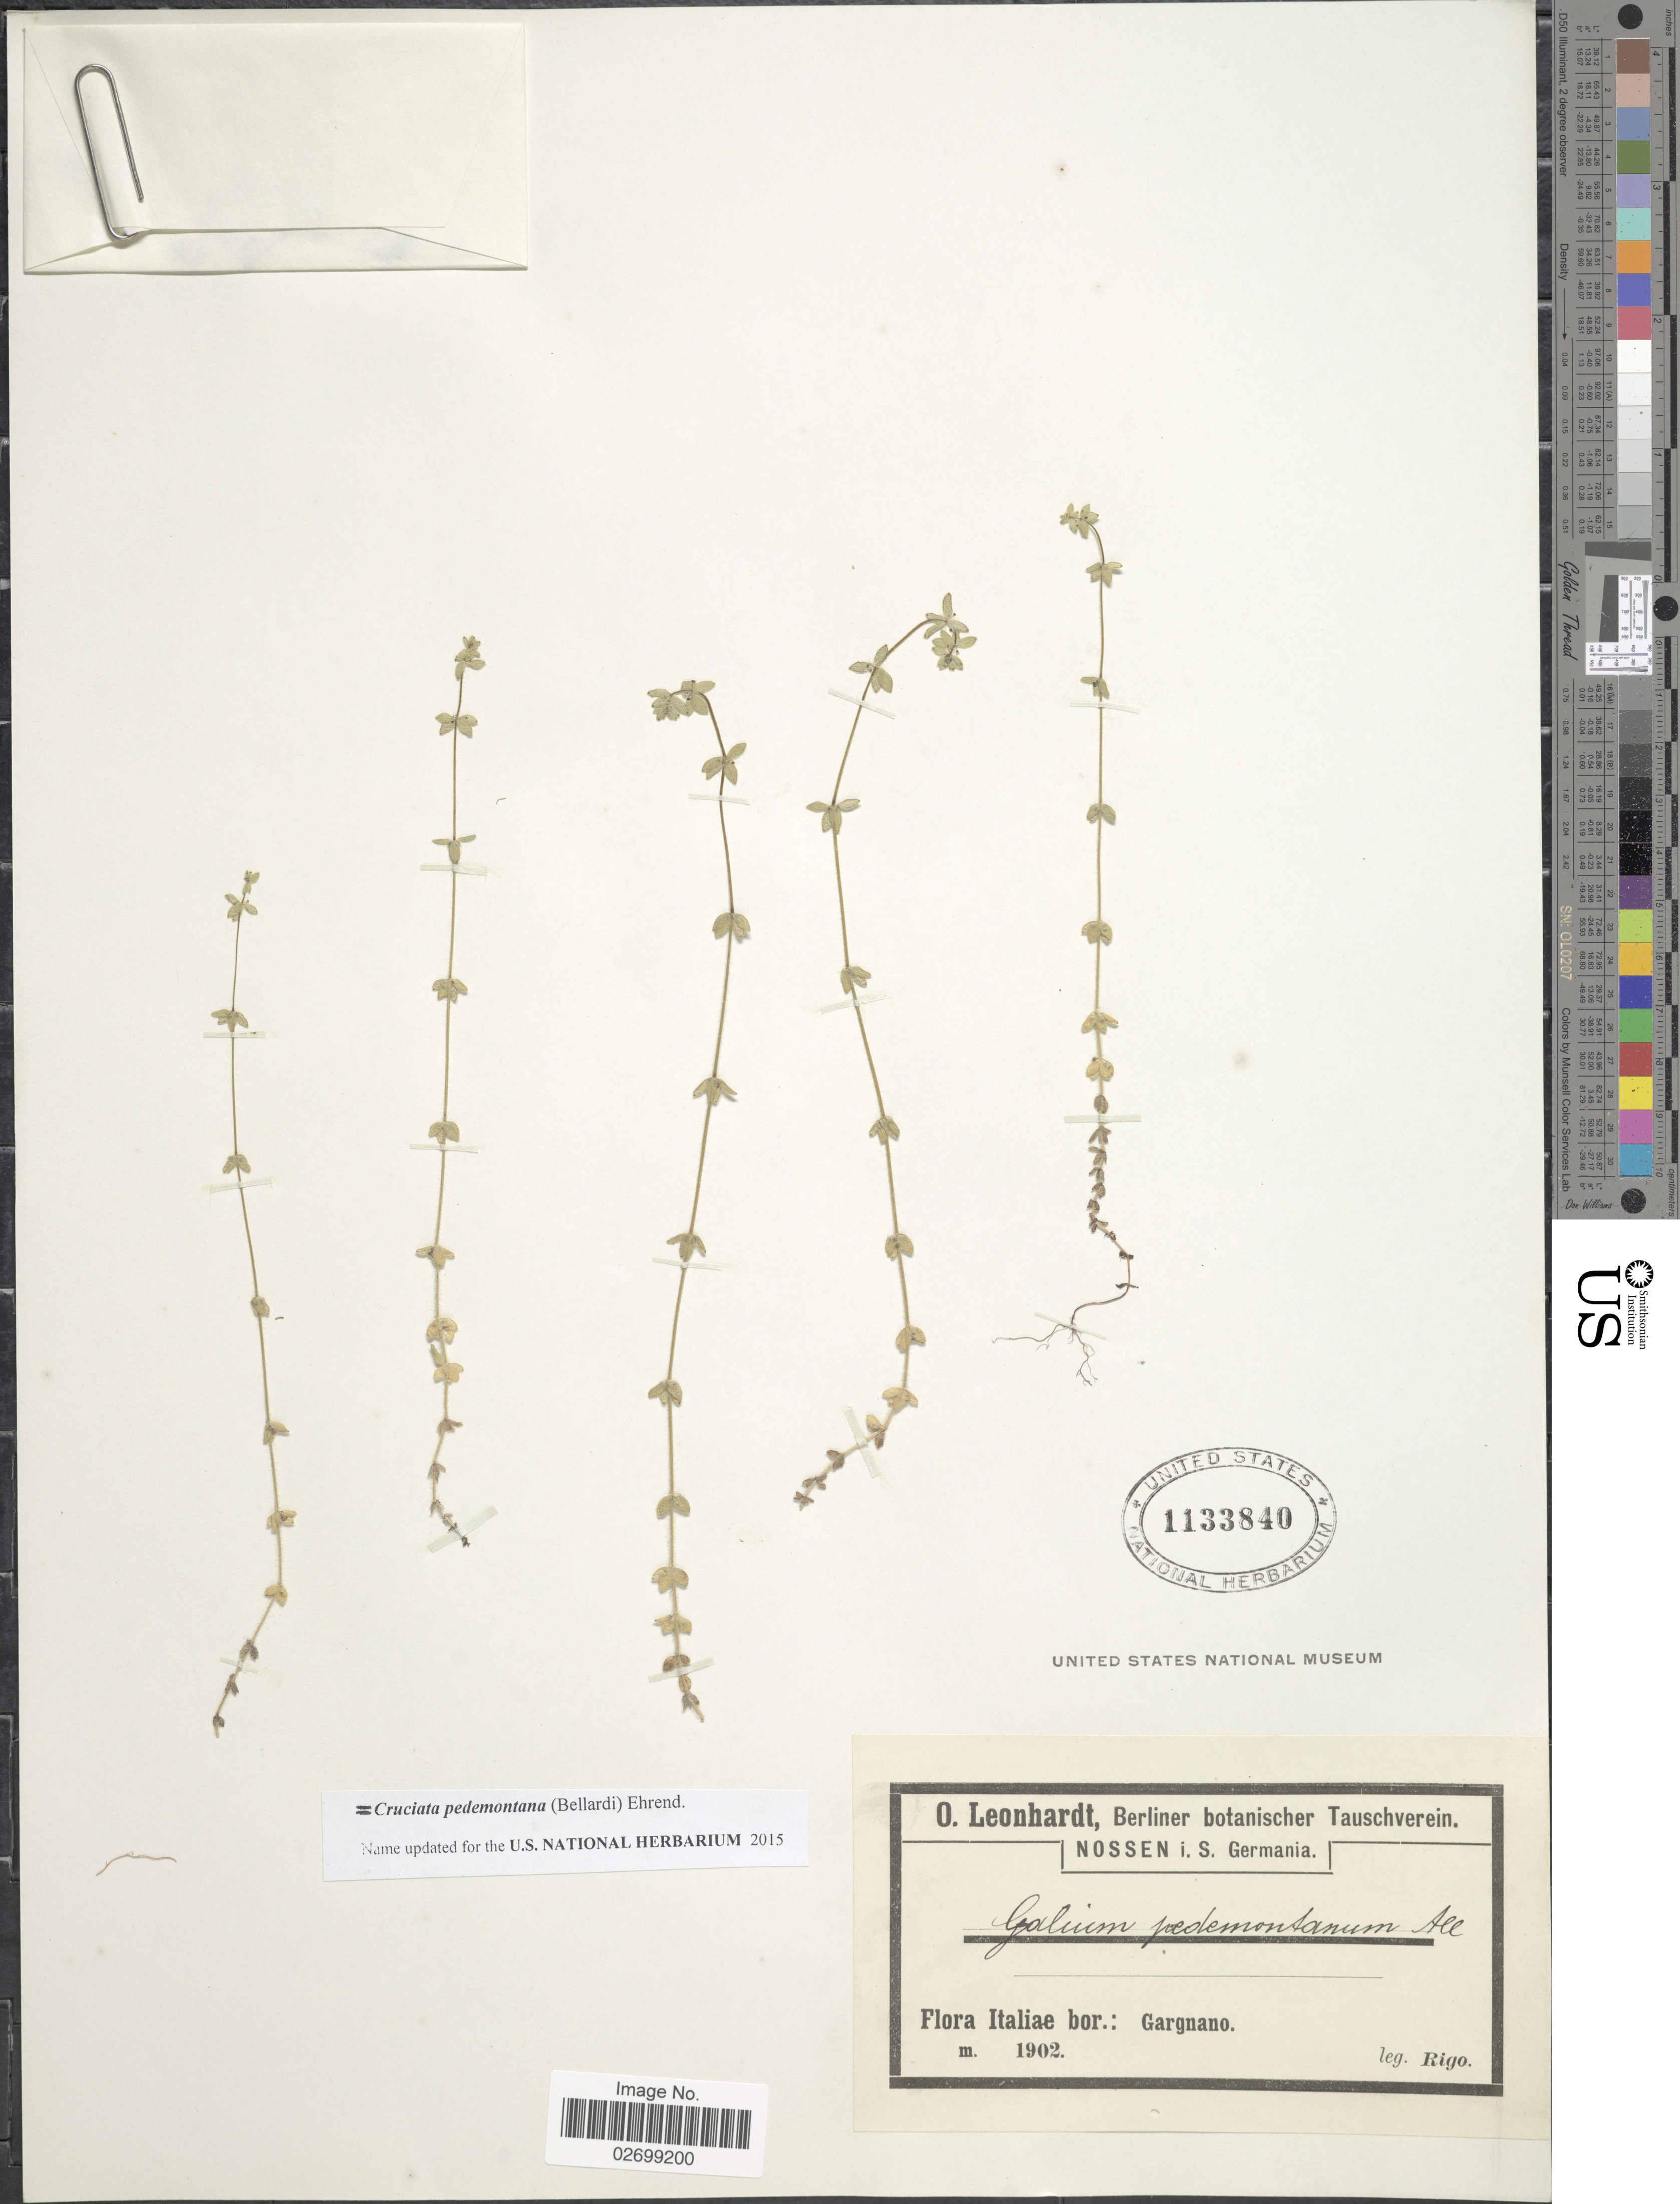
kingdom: Plantae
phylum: Tracheophyta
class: Magnoliopsida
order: Gentianales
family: Rubiaceae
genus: Cruciata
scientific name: Cruciata pedemontana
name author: (Bellardi) Ehrend.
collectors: O. Leonhardt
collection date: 1902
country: Italy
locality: Italiae bor.: Gargnano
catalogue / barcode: US 1133840